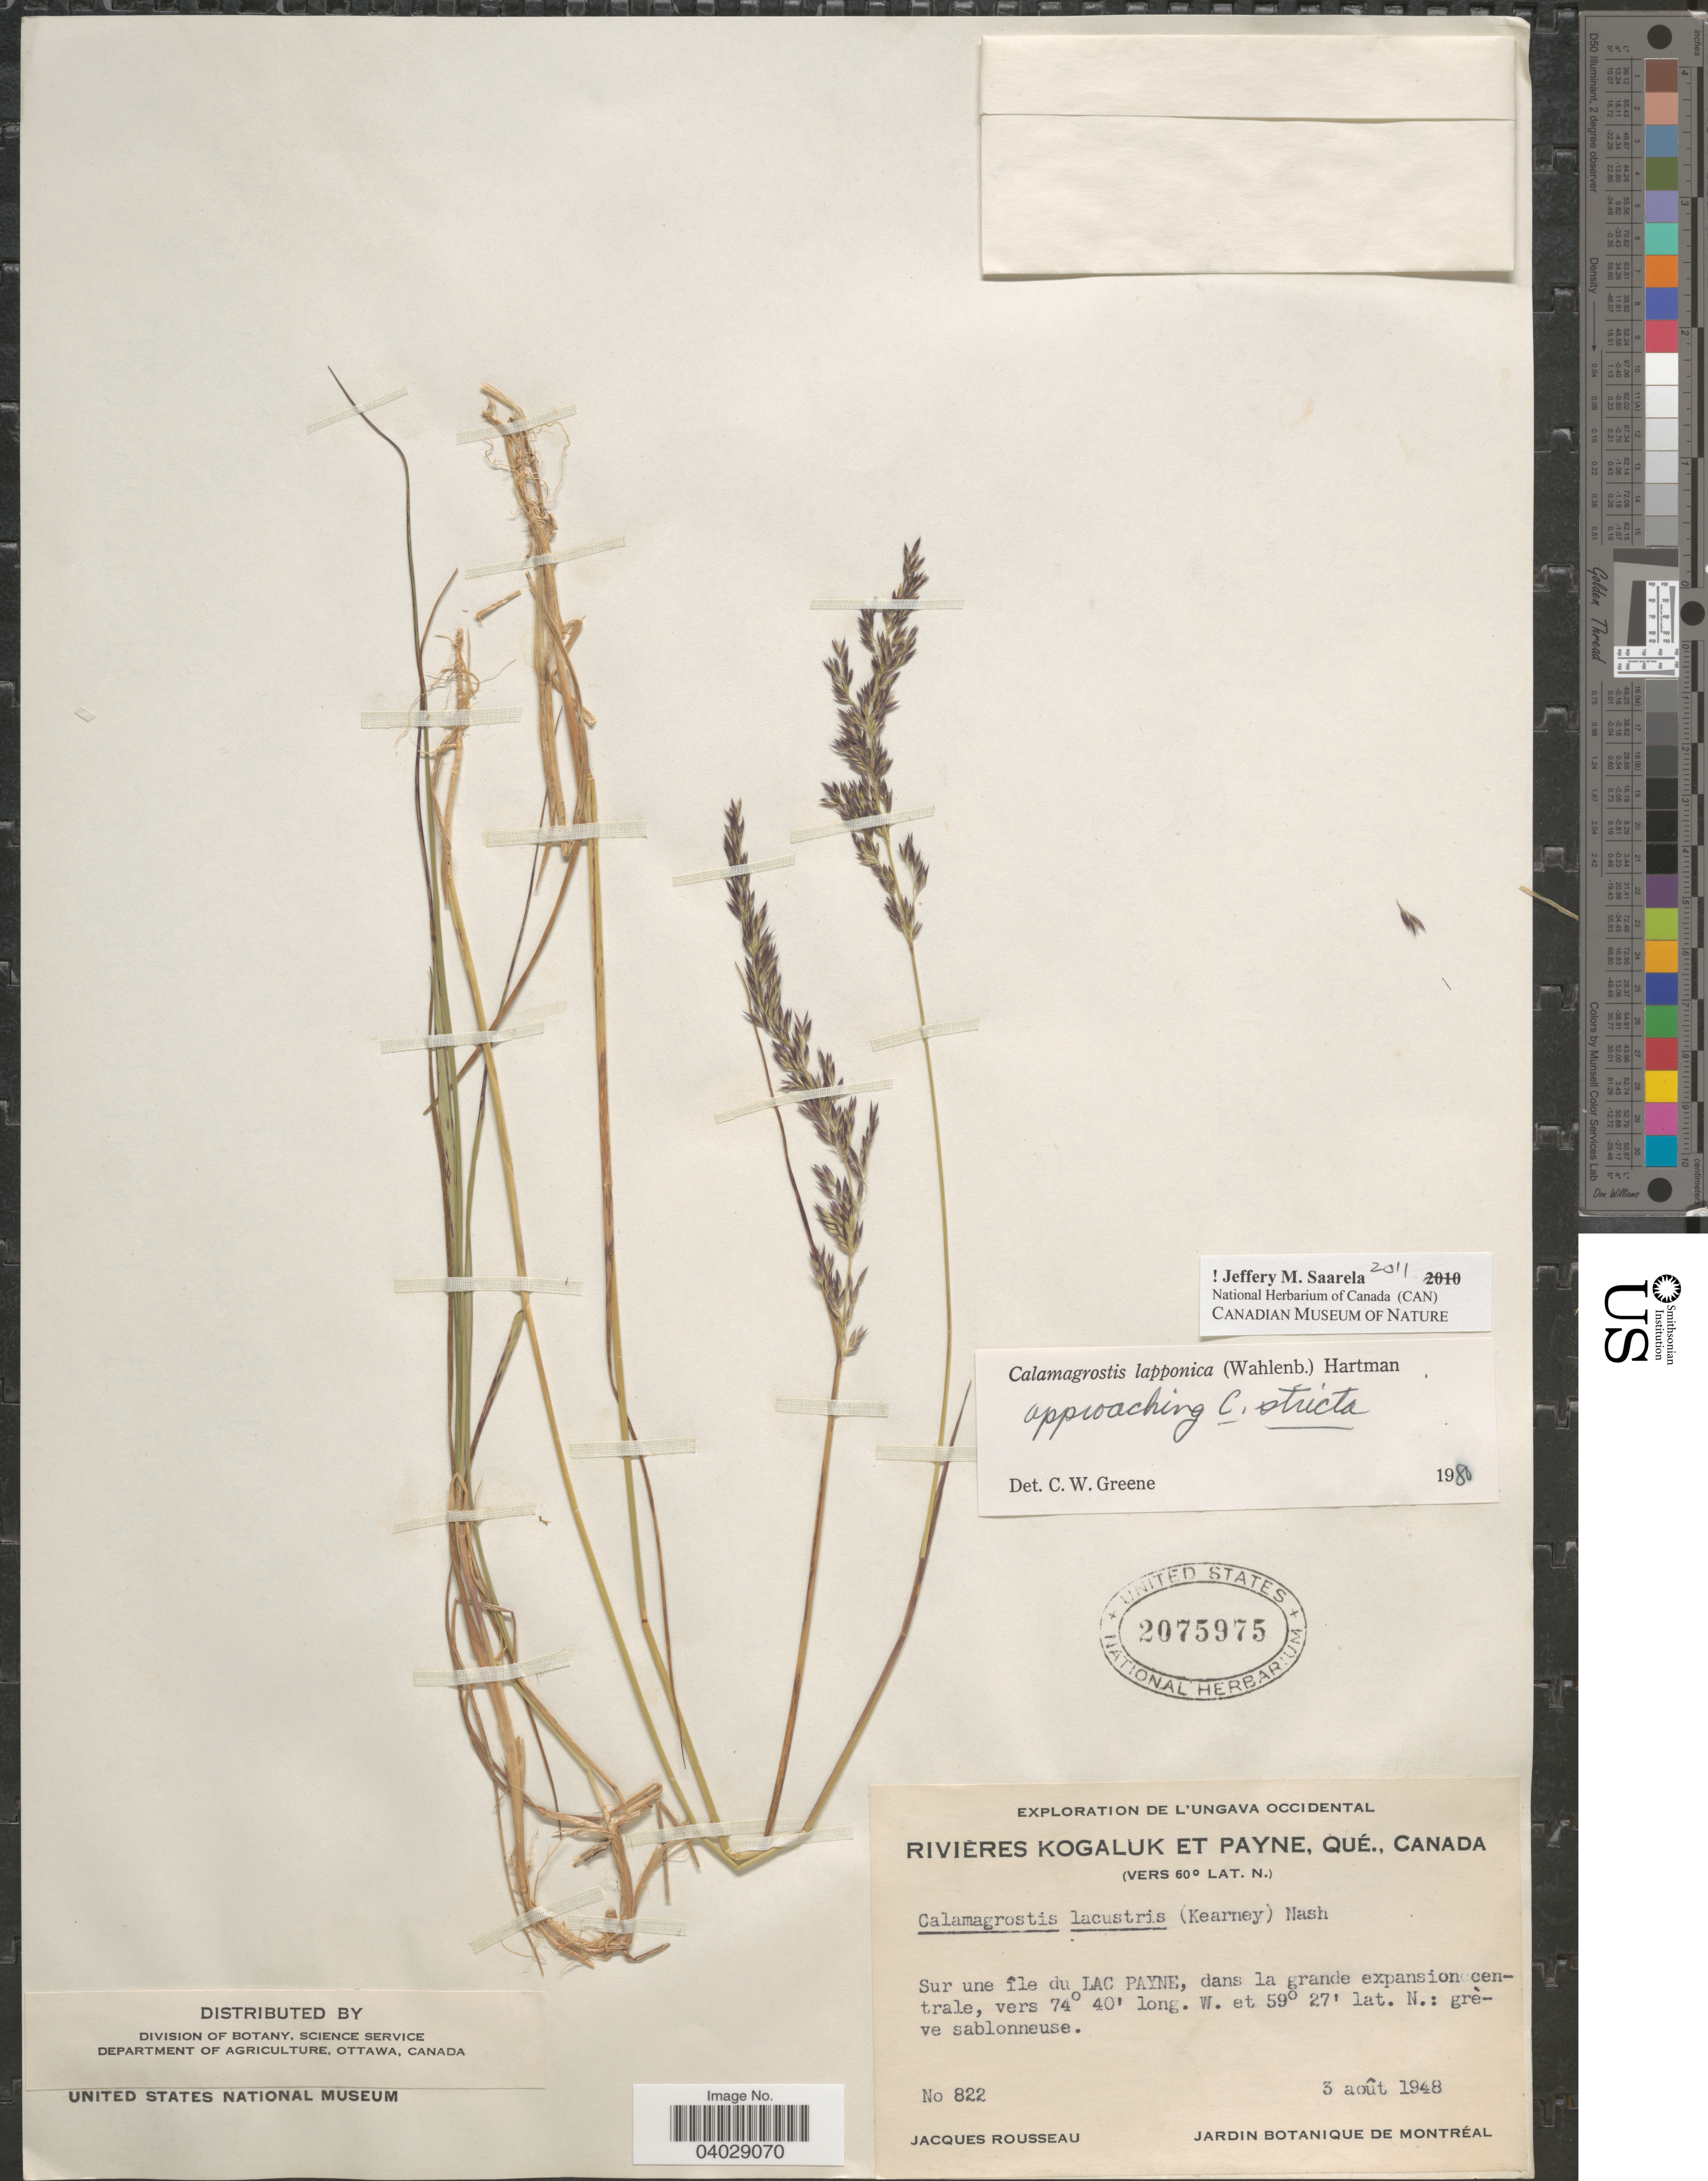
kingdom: Plantae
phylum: Tracheophyta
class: Liliopsida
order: Poales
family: Poaceae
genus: Calamagrostis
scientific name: Calamagrostis lapponica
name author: (Wahlenb.) Hartm.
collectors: J. Rousseau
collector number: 822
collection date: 1948-08-03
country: Canada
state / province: Quebec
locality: L'Ungava Occidental. Rivières Kogaluk et Payne. Sur une île du Lac Payne, dans la grande expansion centrale.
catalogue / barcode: US 2075975